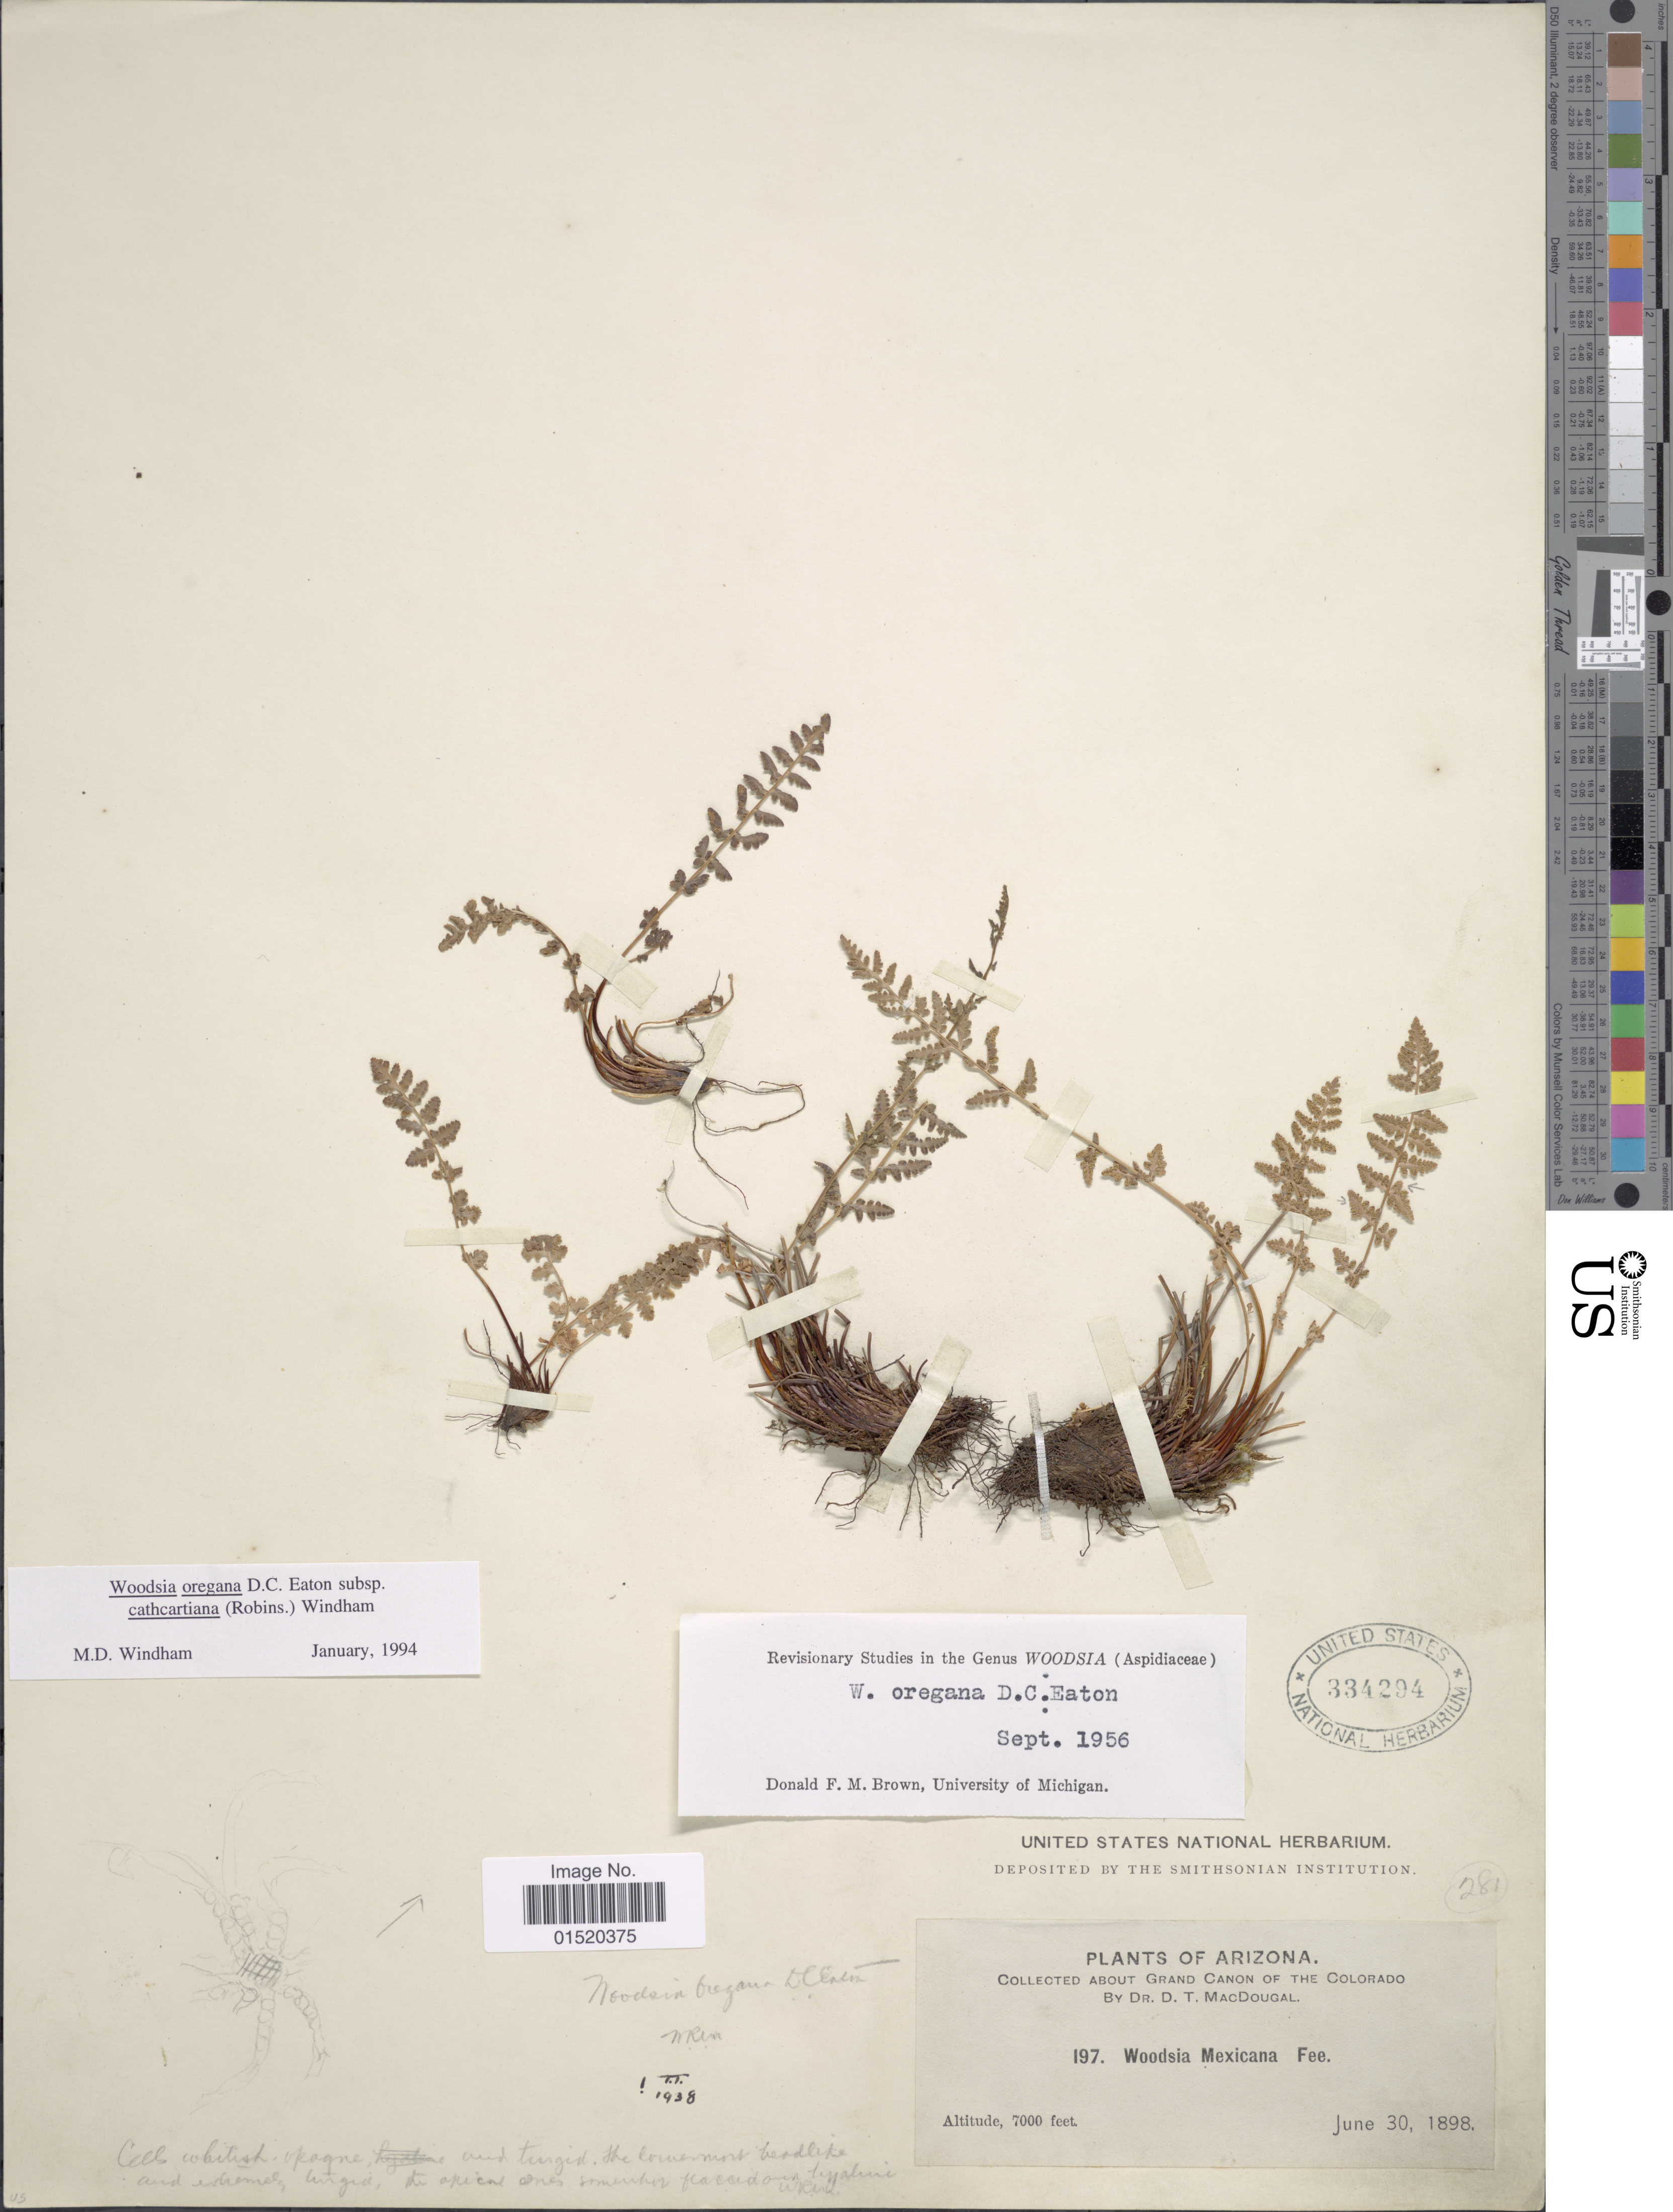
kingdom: Plantae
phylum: Tracheophyta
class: Polypodiopsida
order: Polypodiales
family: Woodsiaceae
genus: Woodsia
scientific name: Woodsia oregana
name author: D.C. Eaton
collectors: D. T. MacDougal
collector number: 197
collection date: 1898-06-30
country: United States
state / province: Arizona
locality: Aboit Grand Canon of the Colorado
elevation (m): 2134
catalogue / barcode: US 334294